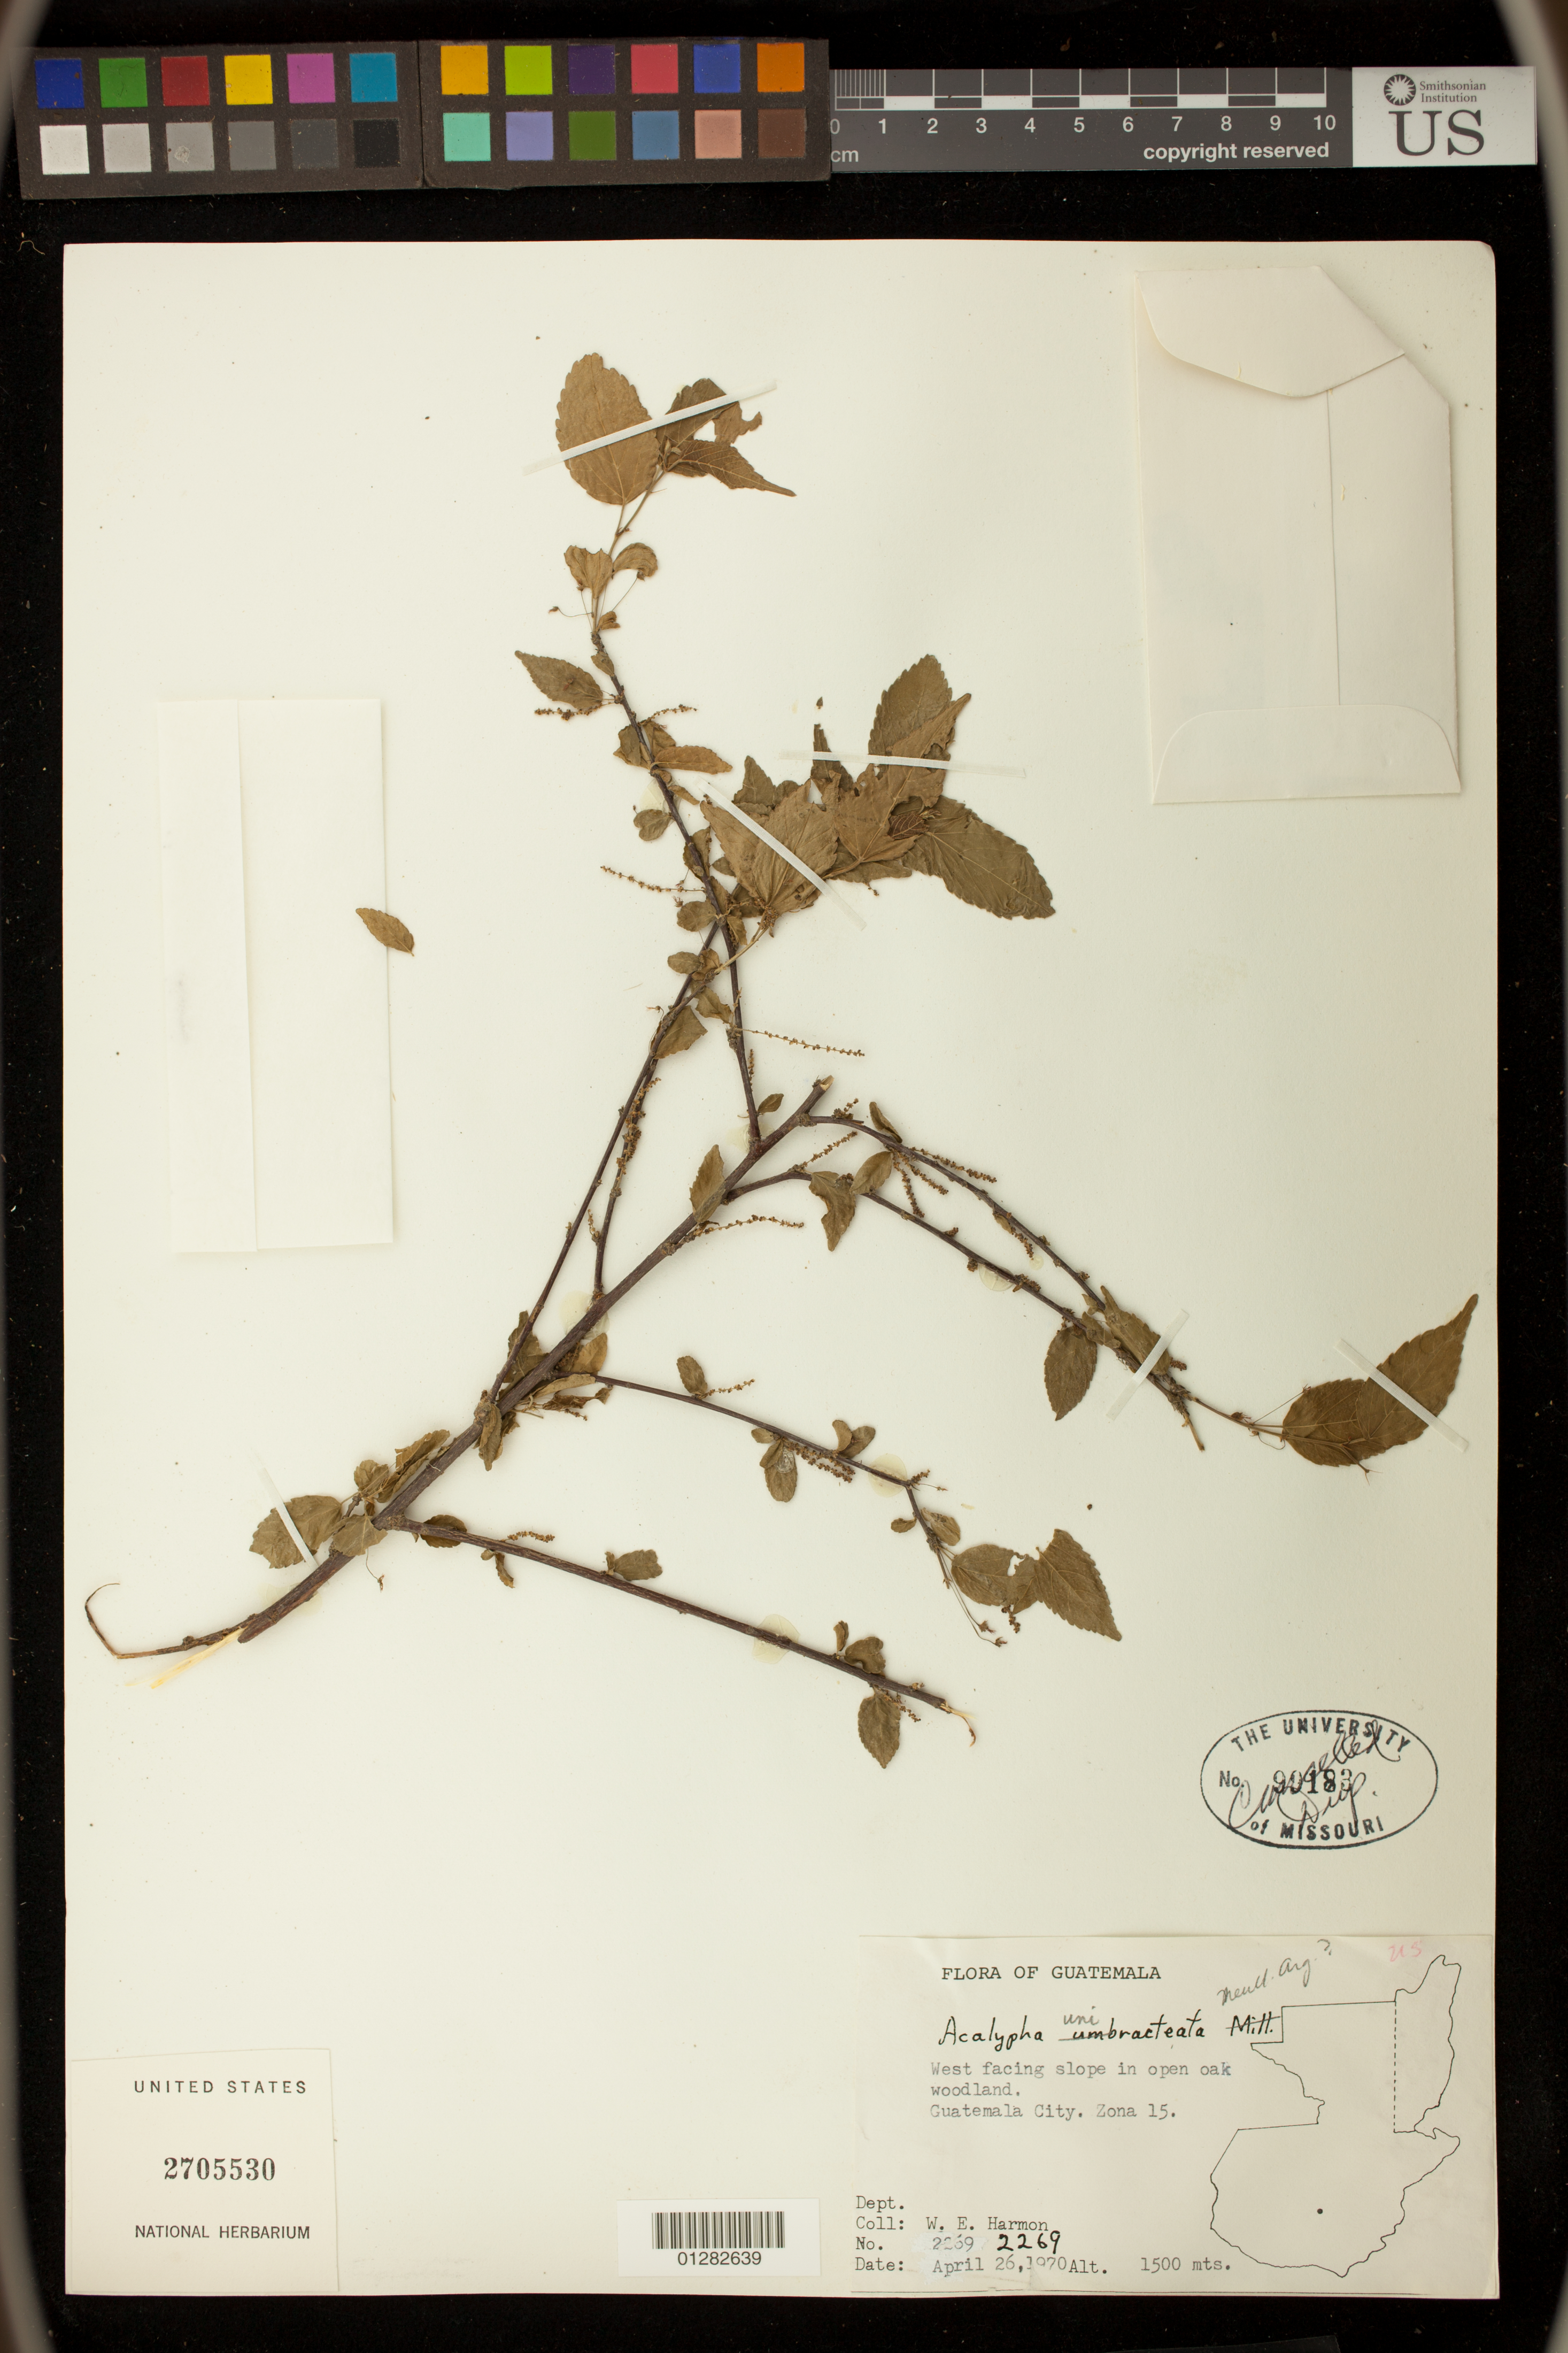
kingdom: Plantae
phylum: Tracheophyta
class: Magnoliopsida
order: Malpighiales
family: Euphorbiaceae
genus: Acalypha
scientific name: Acalypha unibracteata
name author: Müll. Arg.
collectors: H. L. Mason & Dallas Hanna, G.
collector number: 2269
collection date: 1970-04-26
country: Guatemala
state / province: Guatemala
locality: Guatemala City. Zona 15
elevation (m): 1500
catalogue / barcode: US 2705530